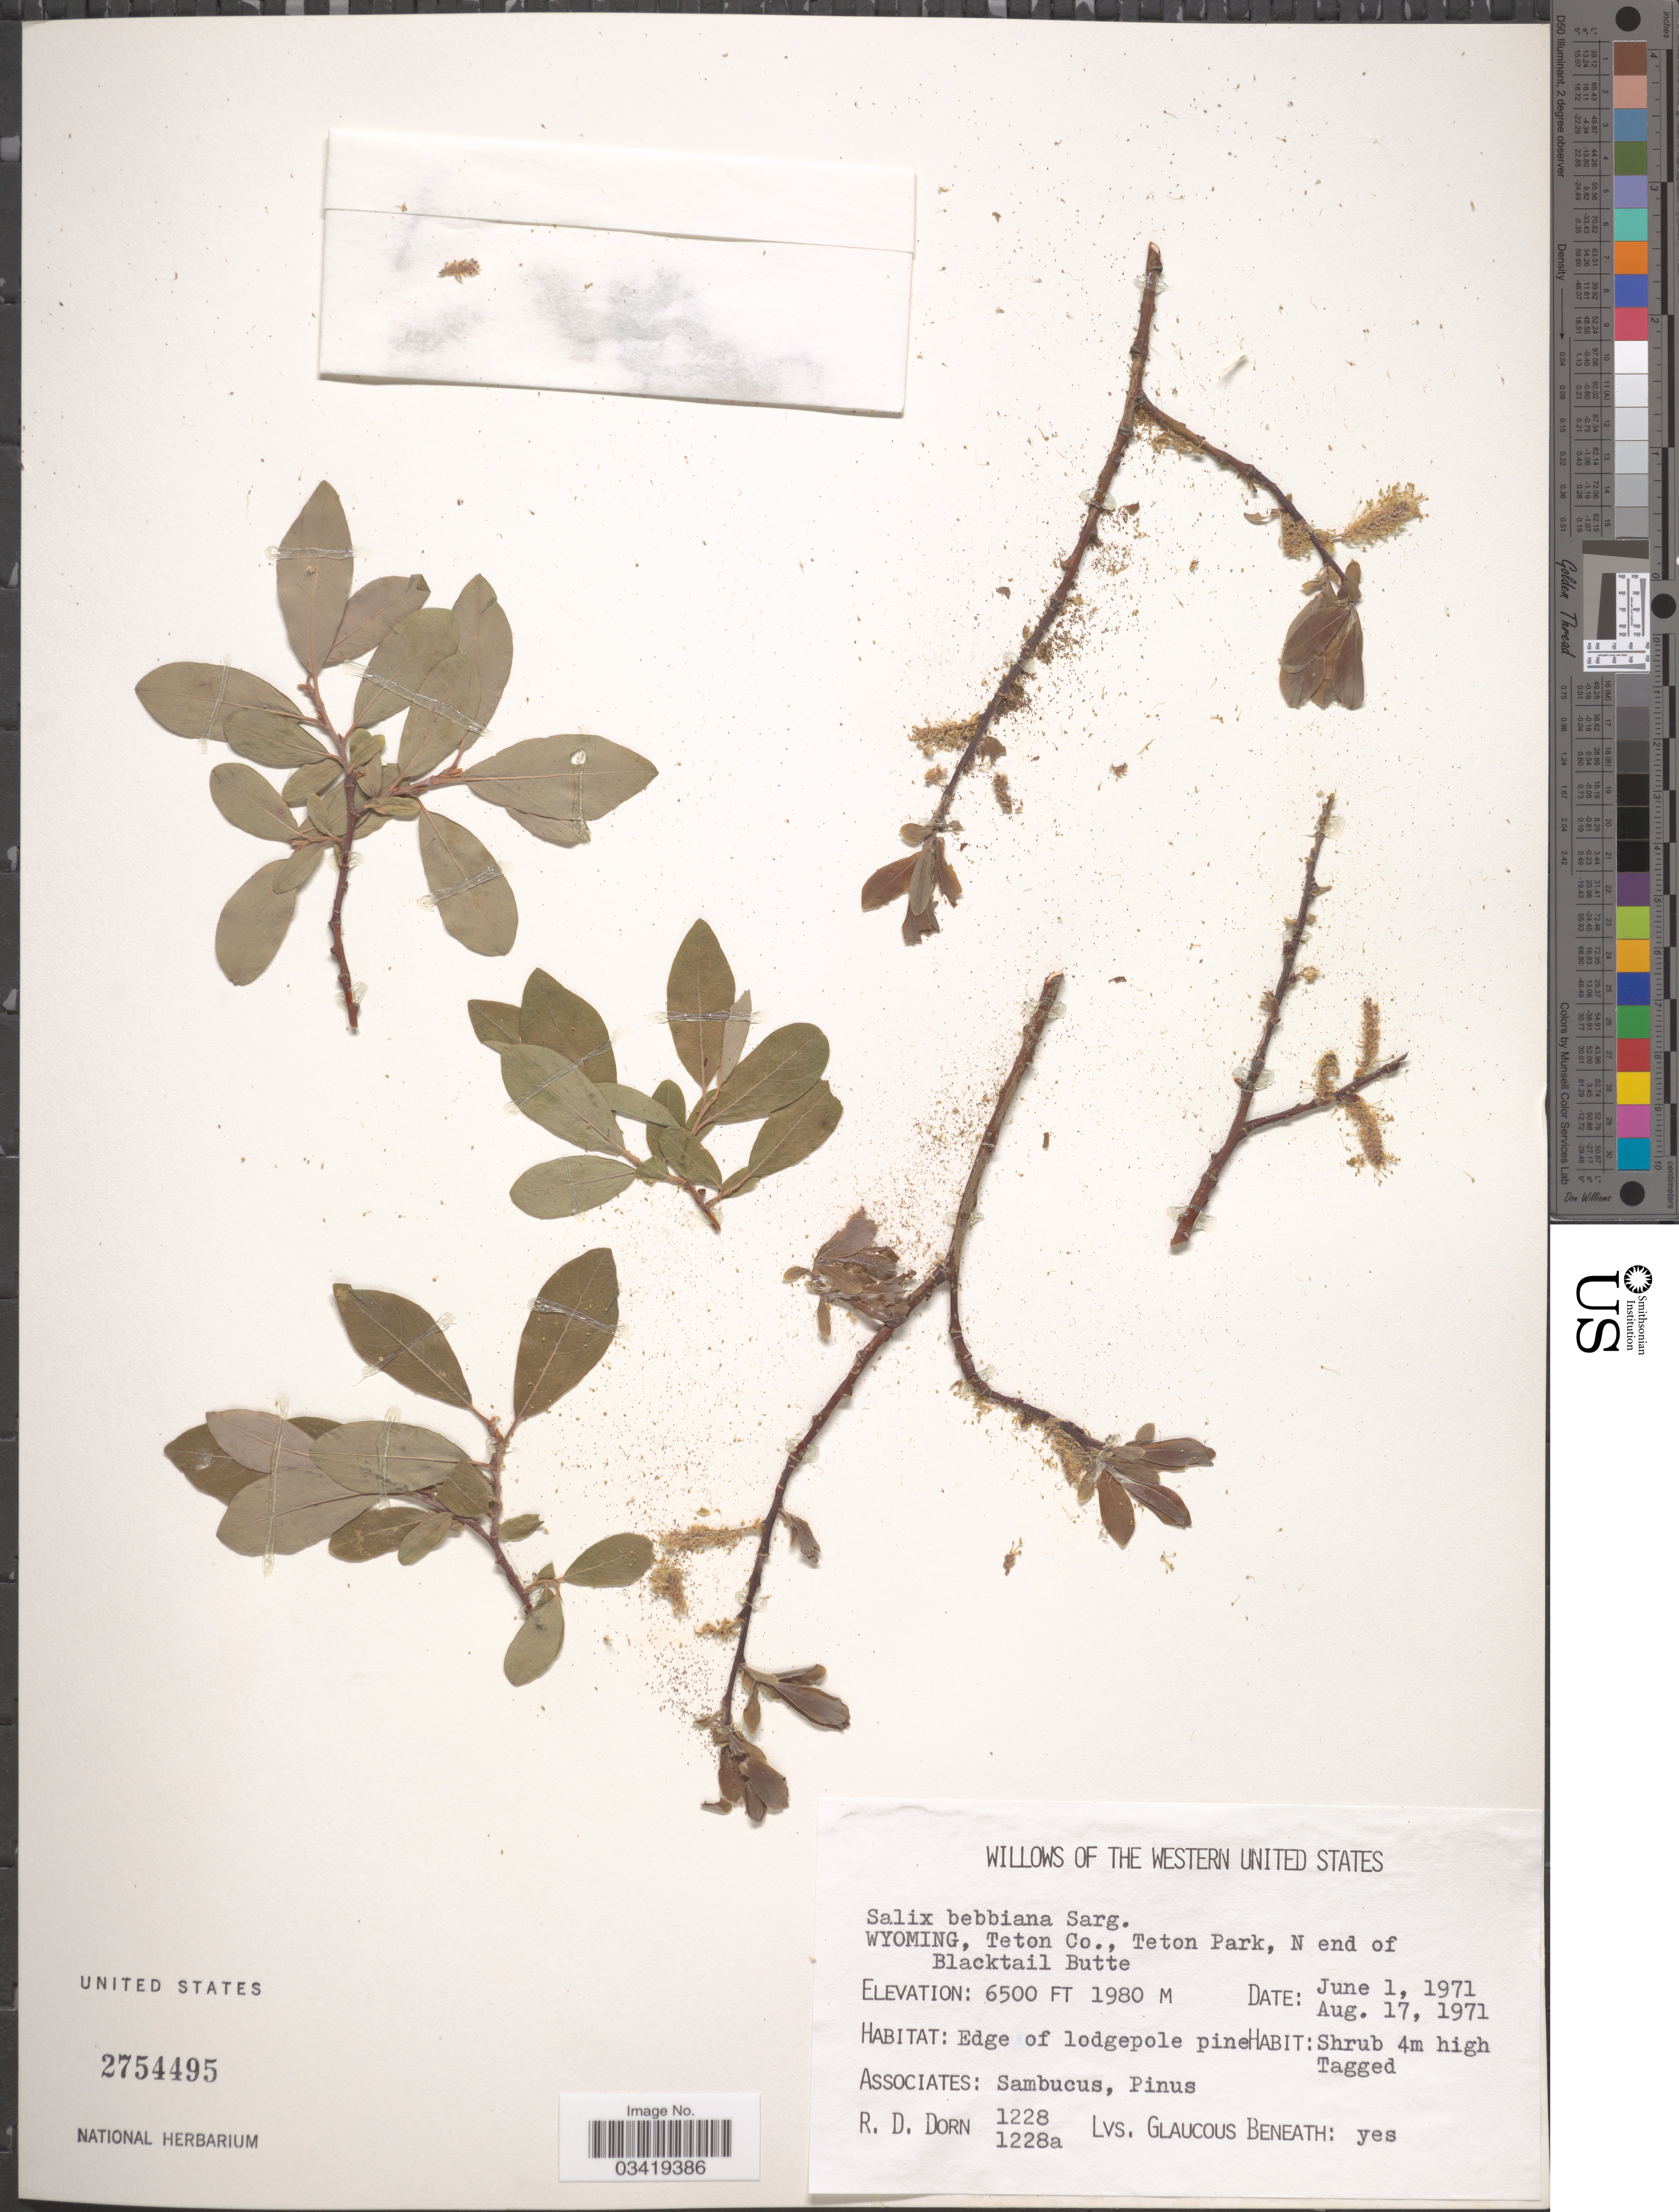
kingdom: Plantae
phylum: Tracheophyta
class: Magnoliopsida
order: Malpighiales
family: Salicaceae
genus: Salix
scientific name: Salix bebbiana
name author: Sarg.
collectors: R. D. Dorn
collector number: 1228/1228a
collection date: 1971-06-01/1971-08-17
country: United States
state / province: Wyoming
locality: Western United States. Teton Co., Teton Park, N end of Blacktail Butte.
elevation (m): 1981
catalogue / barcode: US 2754495